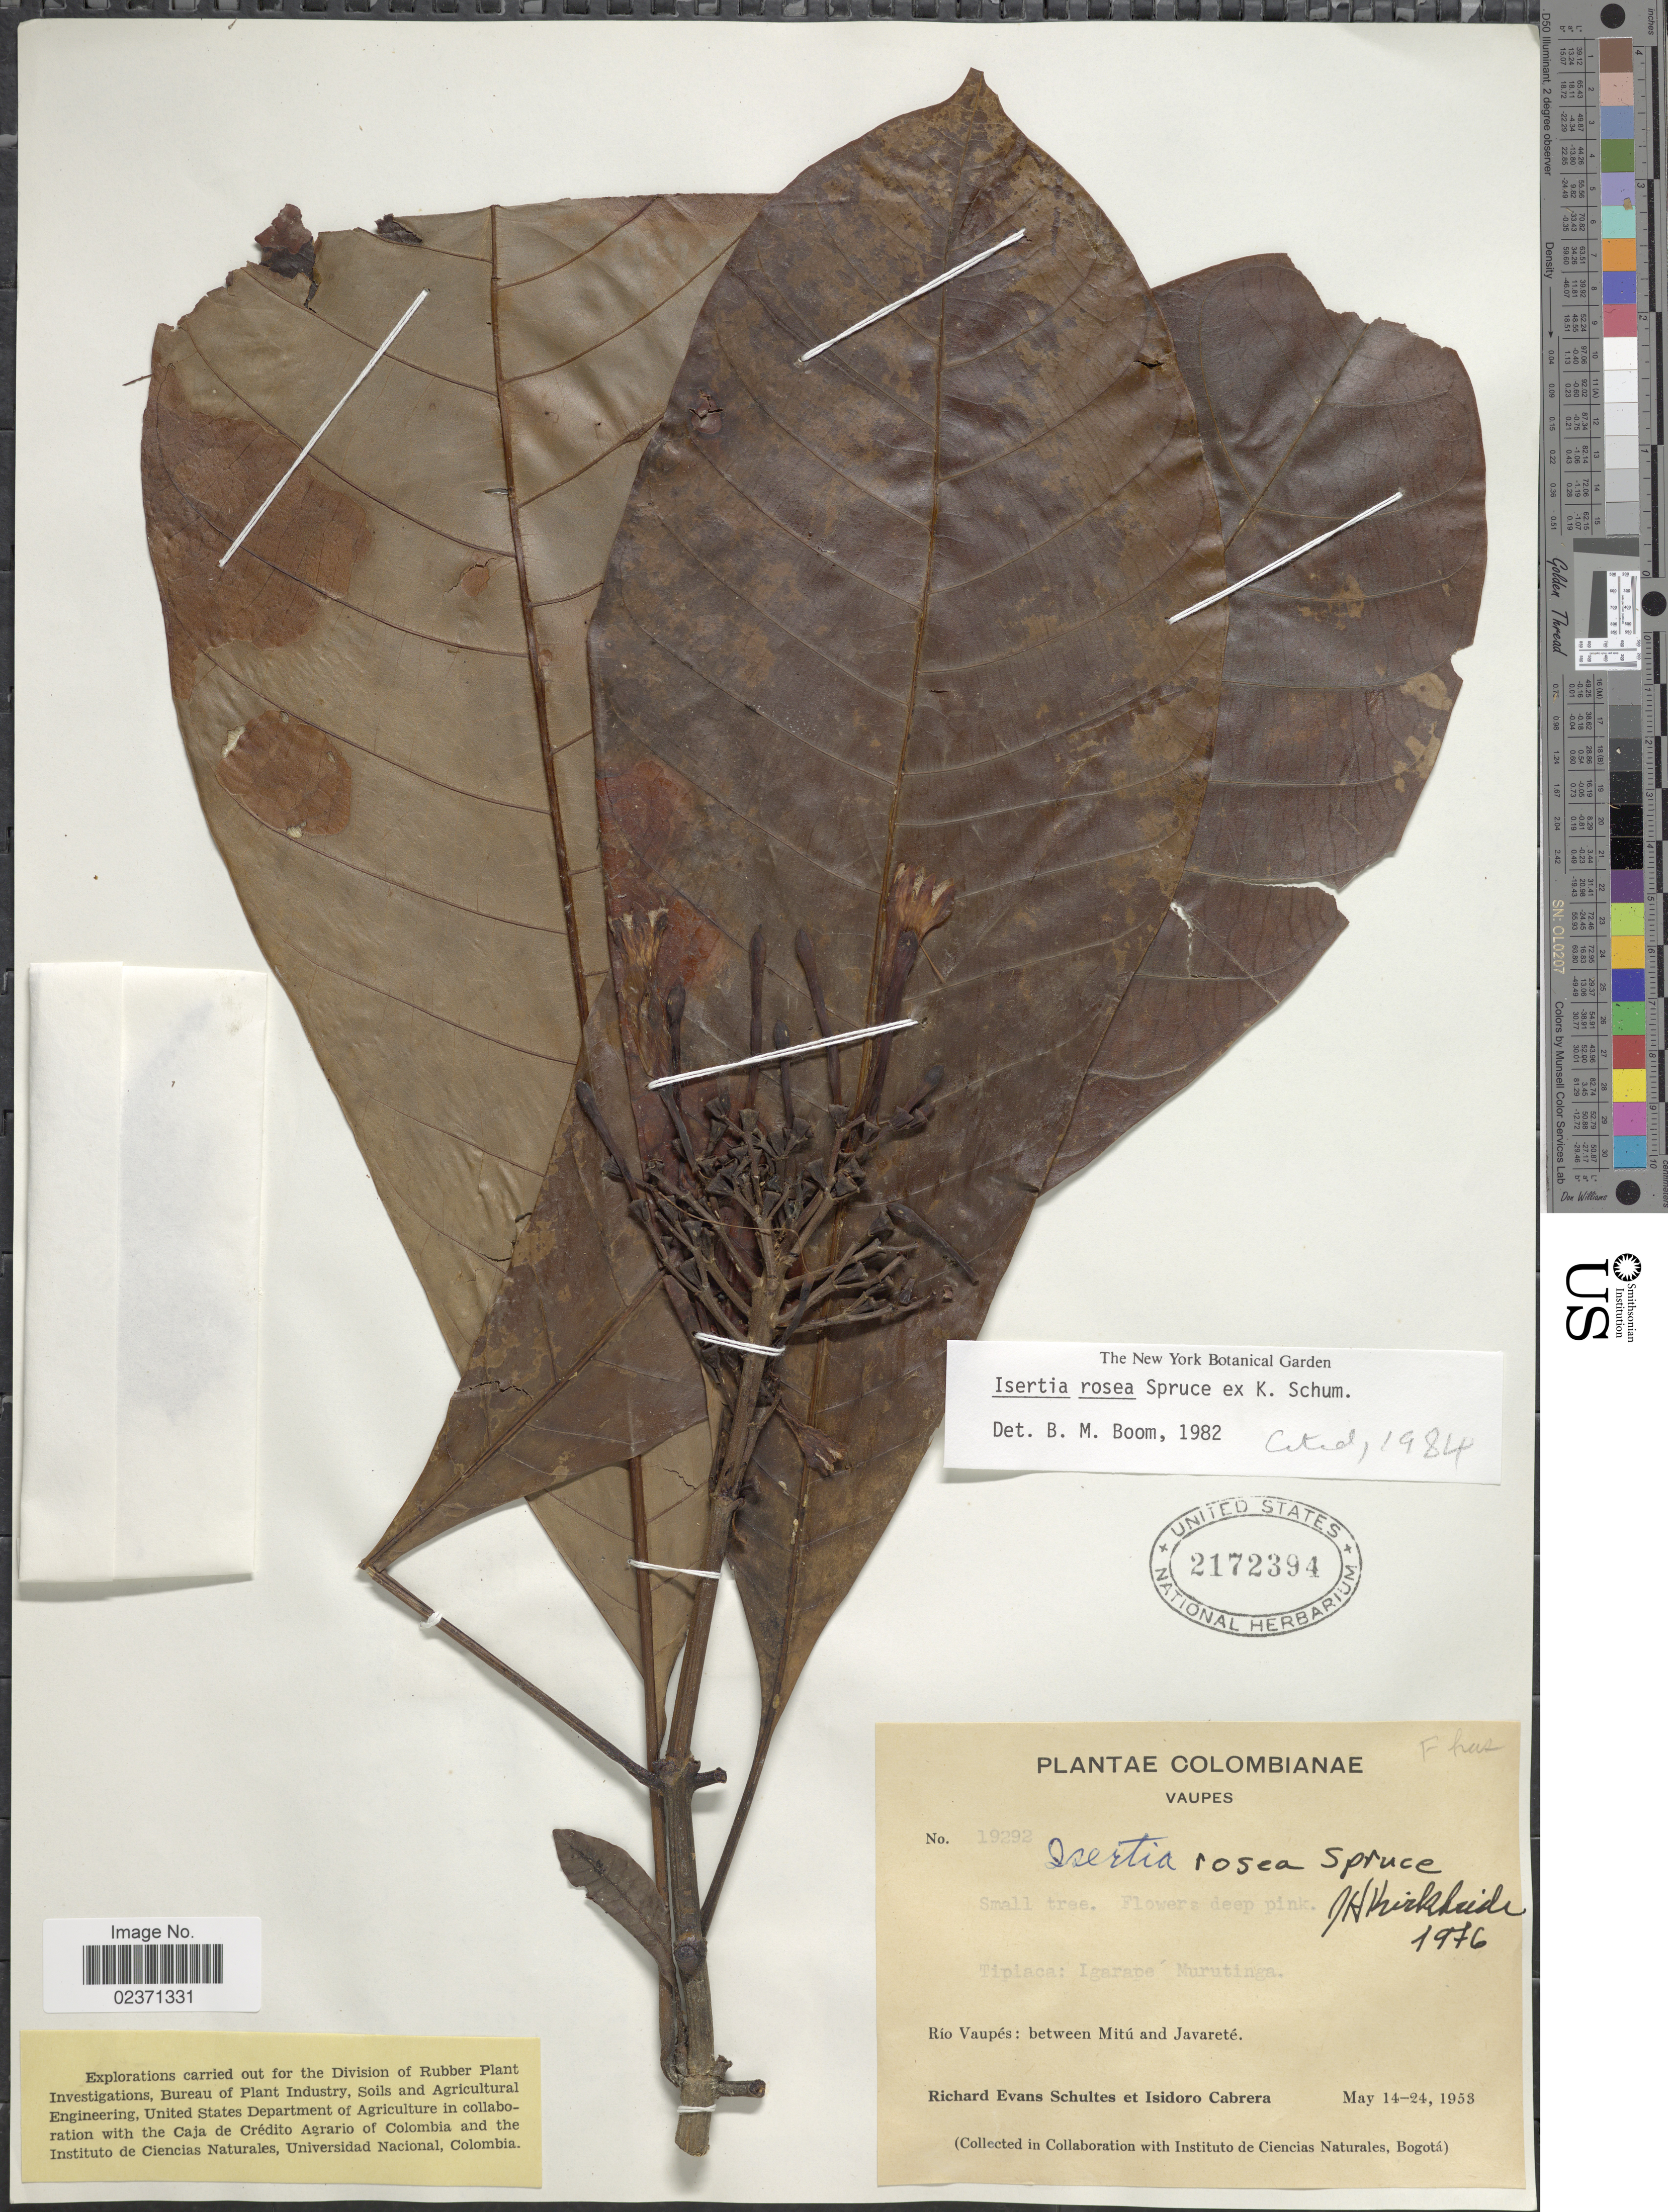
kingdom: Plantae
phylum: Tracheophyta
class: Magnoliopsida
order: Gentianales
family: Rubiaceae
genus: Isertia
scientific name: Isertia rosea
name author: Spruce ex K. Schum.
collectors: R. E. Schultes & I. Cabrera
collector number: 19292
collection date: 1953-05-14/1953-05-24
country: Colombia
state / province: Vaupés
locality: Tipiaca: Iagarpe Murutinga. Rio Vaupes: between Mitu and Javarete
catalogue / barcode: US 2181394